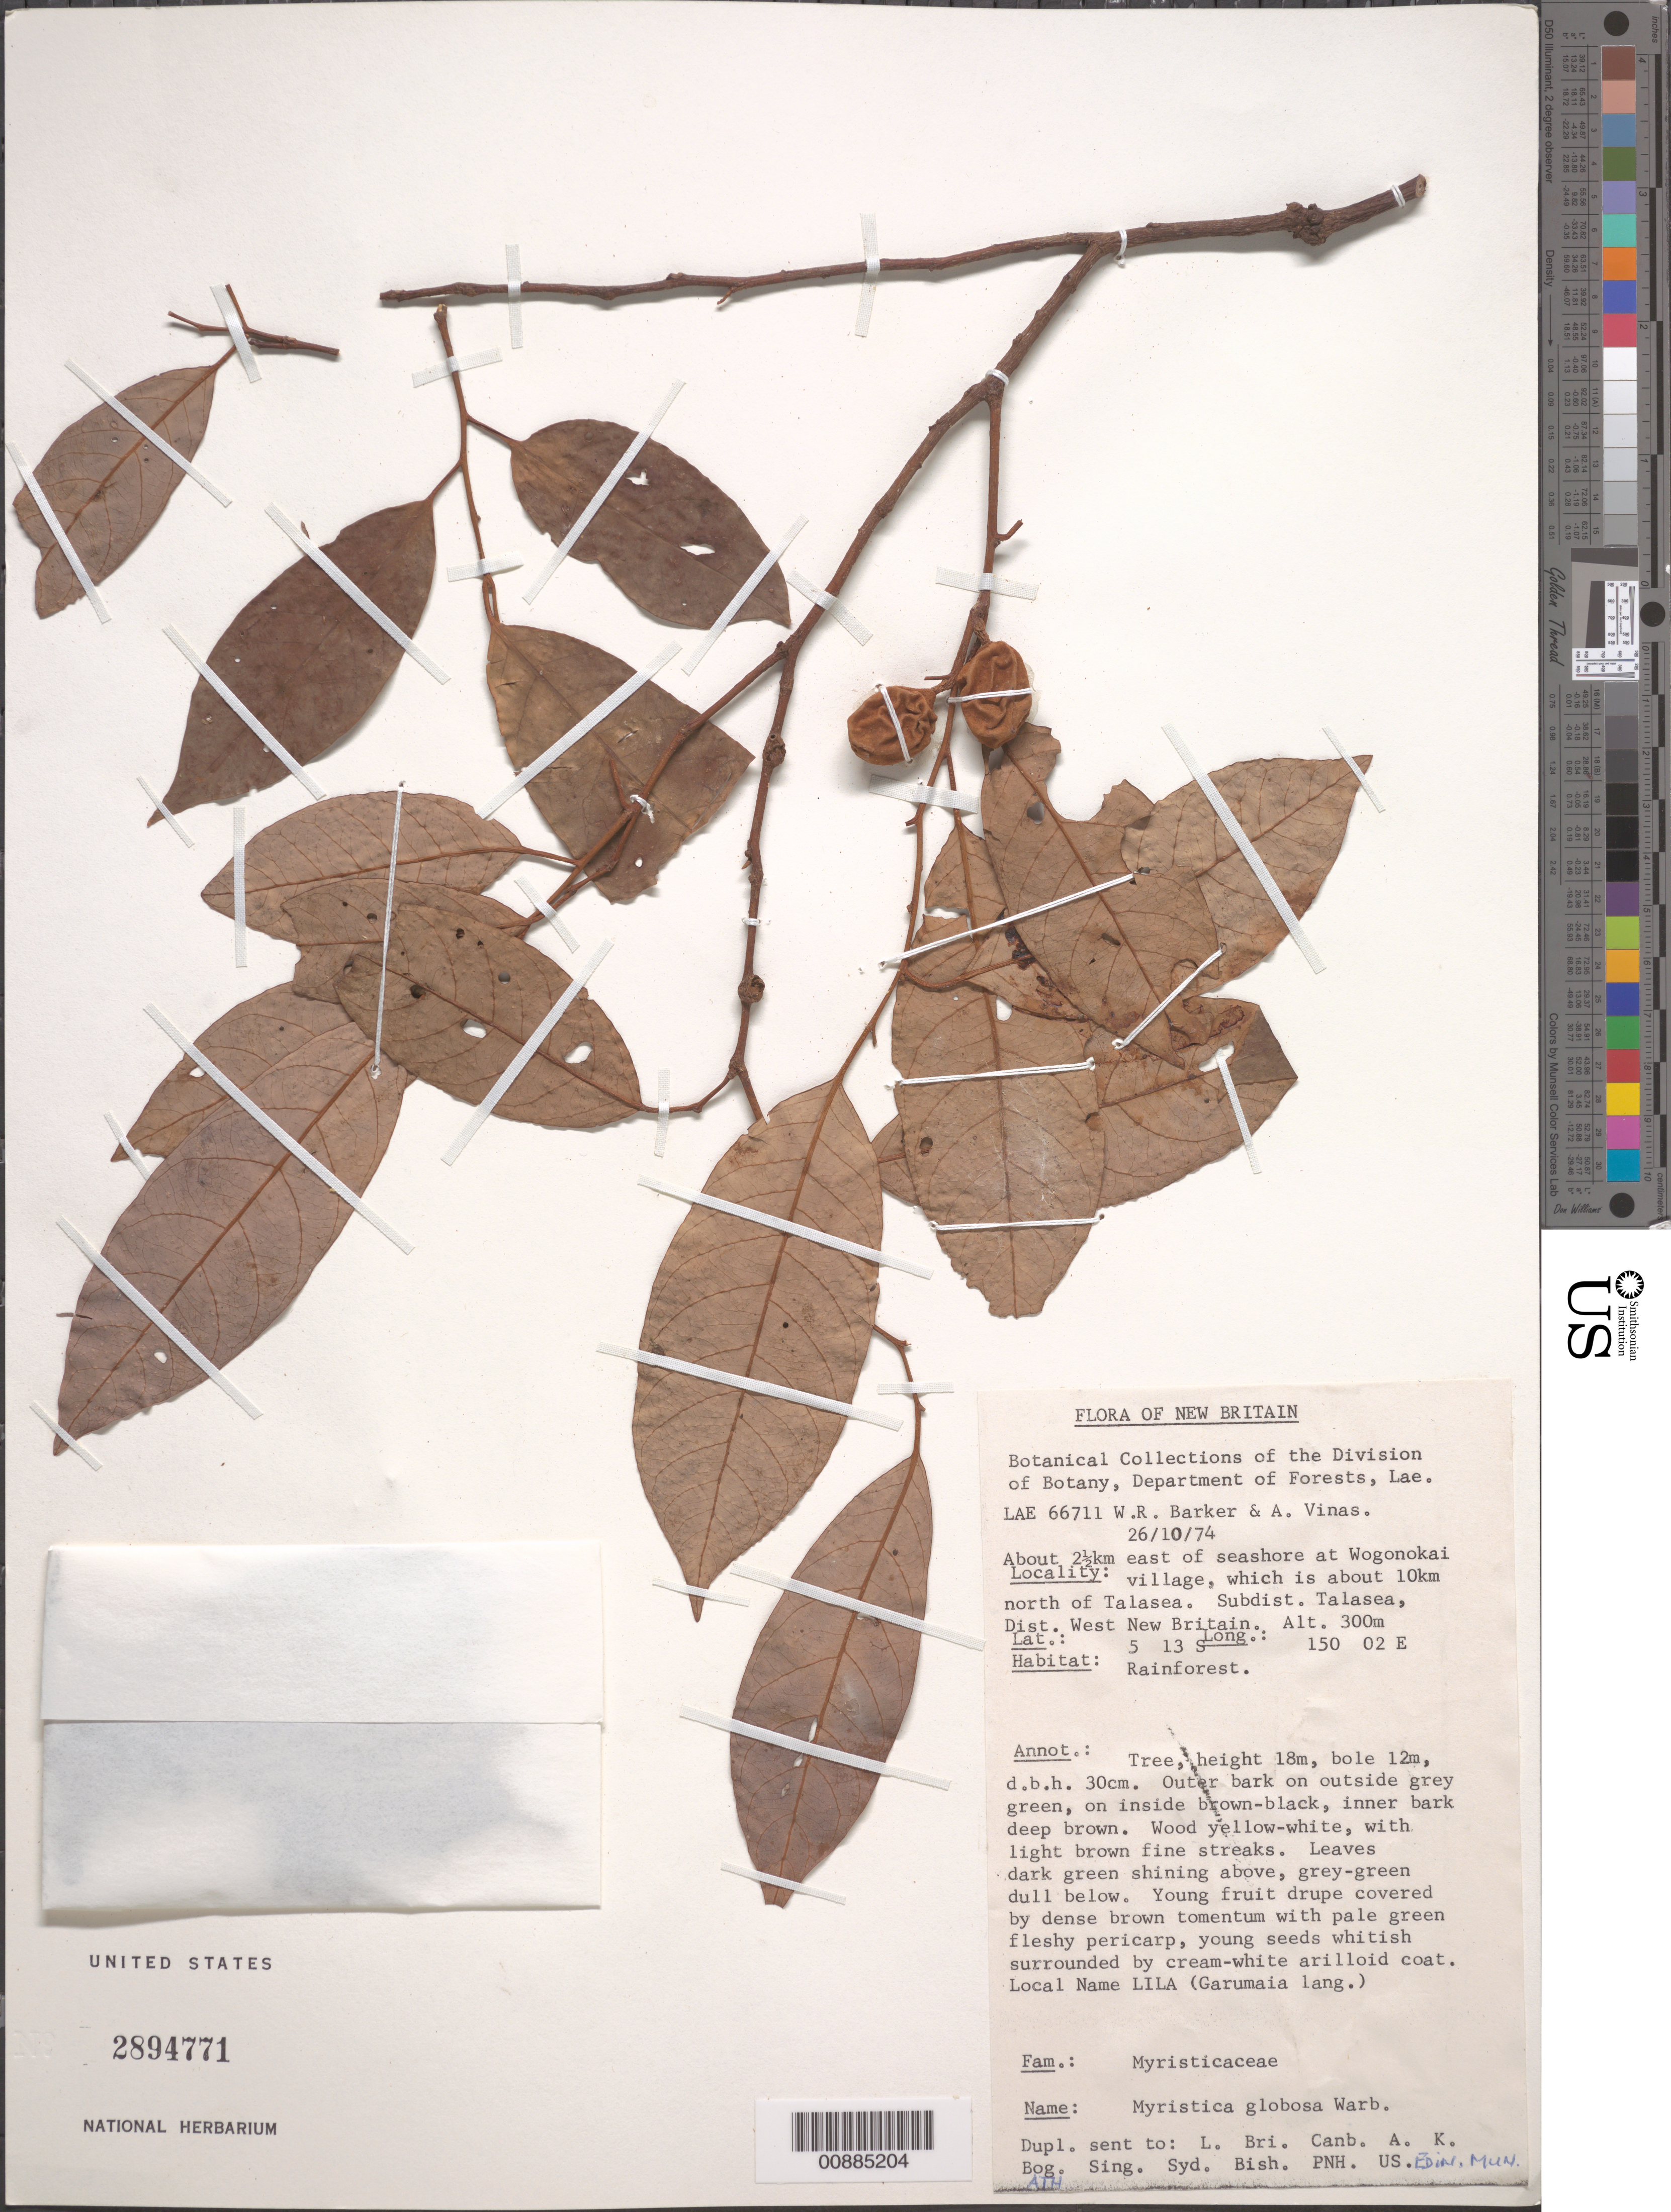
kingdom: Plantae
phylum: Tracheophyta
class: Magnoliopsida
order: Magnoliales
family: Myristicaceae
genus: Myristica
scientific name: Myristica globosa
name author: Warb.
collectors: W. R. Barker & A. Vinas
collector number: LAE 66711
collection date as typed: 26 Oct 1974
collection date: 1974-10-26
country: Papua New Guinea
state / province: West New Britain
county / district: Talasea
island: New Britain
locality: subdistrict Talasea, 10km north of Talasea, village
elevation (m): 300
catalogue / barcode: US 2894771